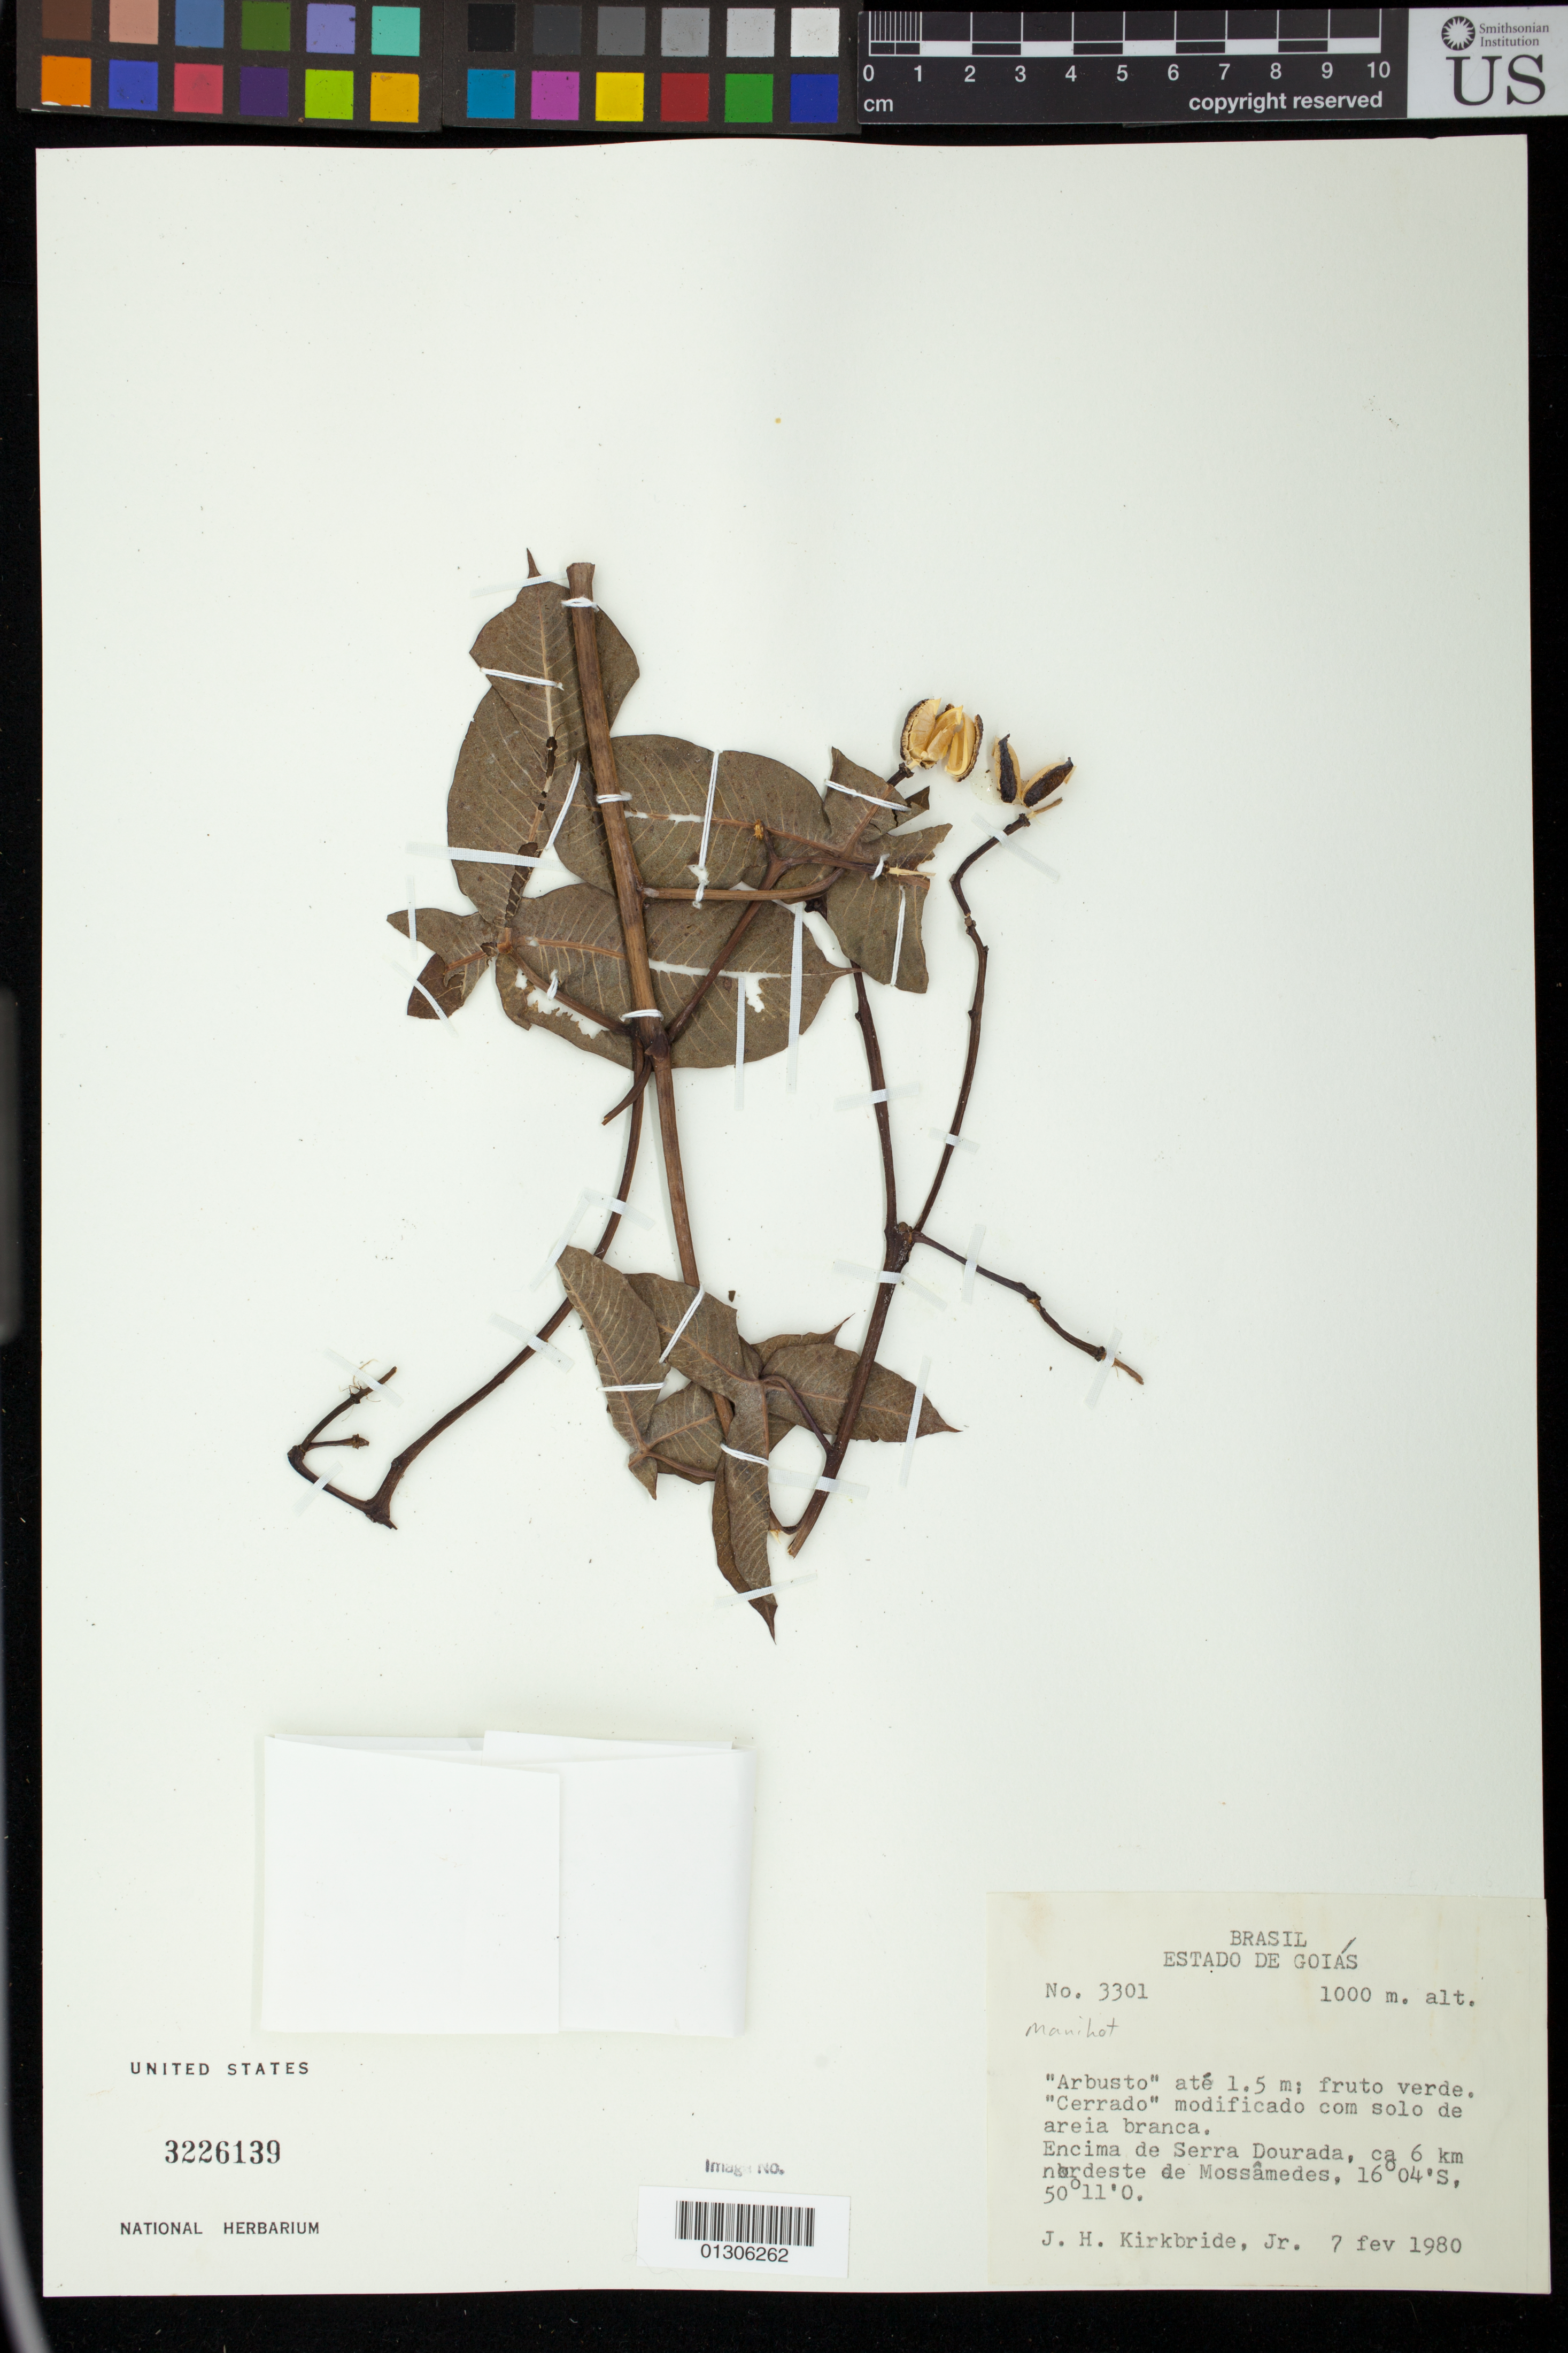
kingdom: Plantae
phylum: Tracheophyta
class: Magnoliopsida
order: Malpighiales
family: Euphorbiaceae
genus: Manihot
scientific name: Manihot cecropiifolia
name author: Pohl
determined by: Mendoza, M.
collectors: J. H. Kirkbride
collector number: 3301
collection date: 1980-07-02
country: Brazil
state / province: Goias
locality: Encima de Serra Dourada, ca 6 km nordeste de Mossamedes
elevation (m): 1000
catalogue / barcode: US 3226139